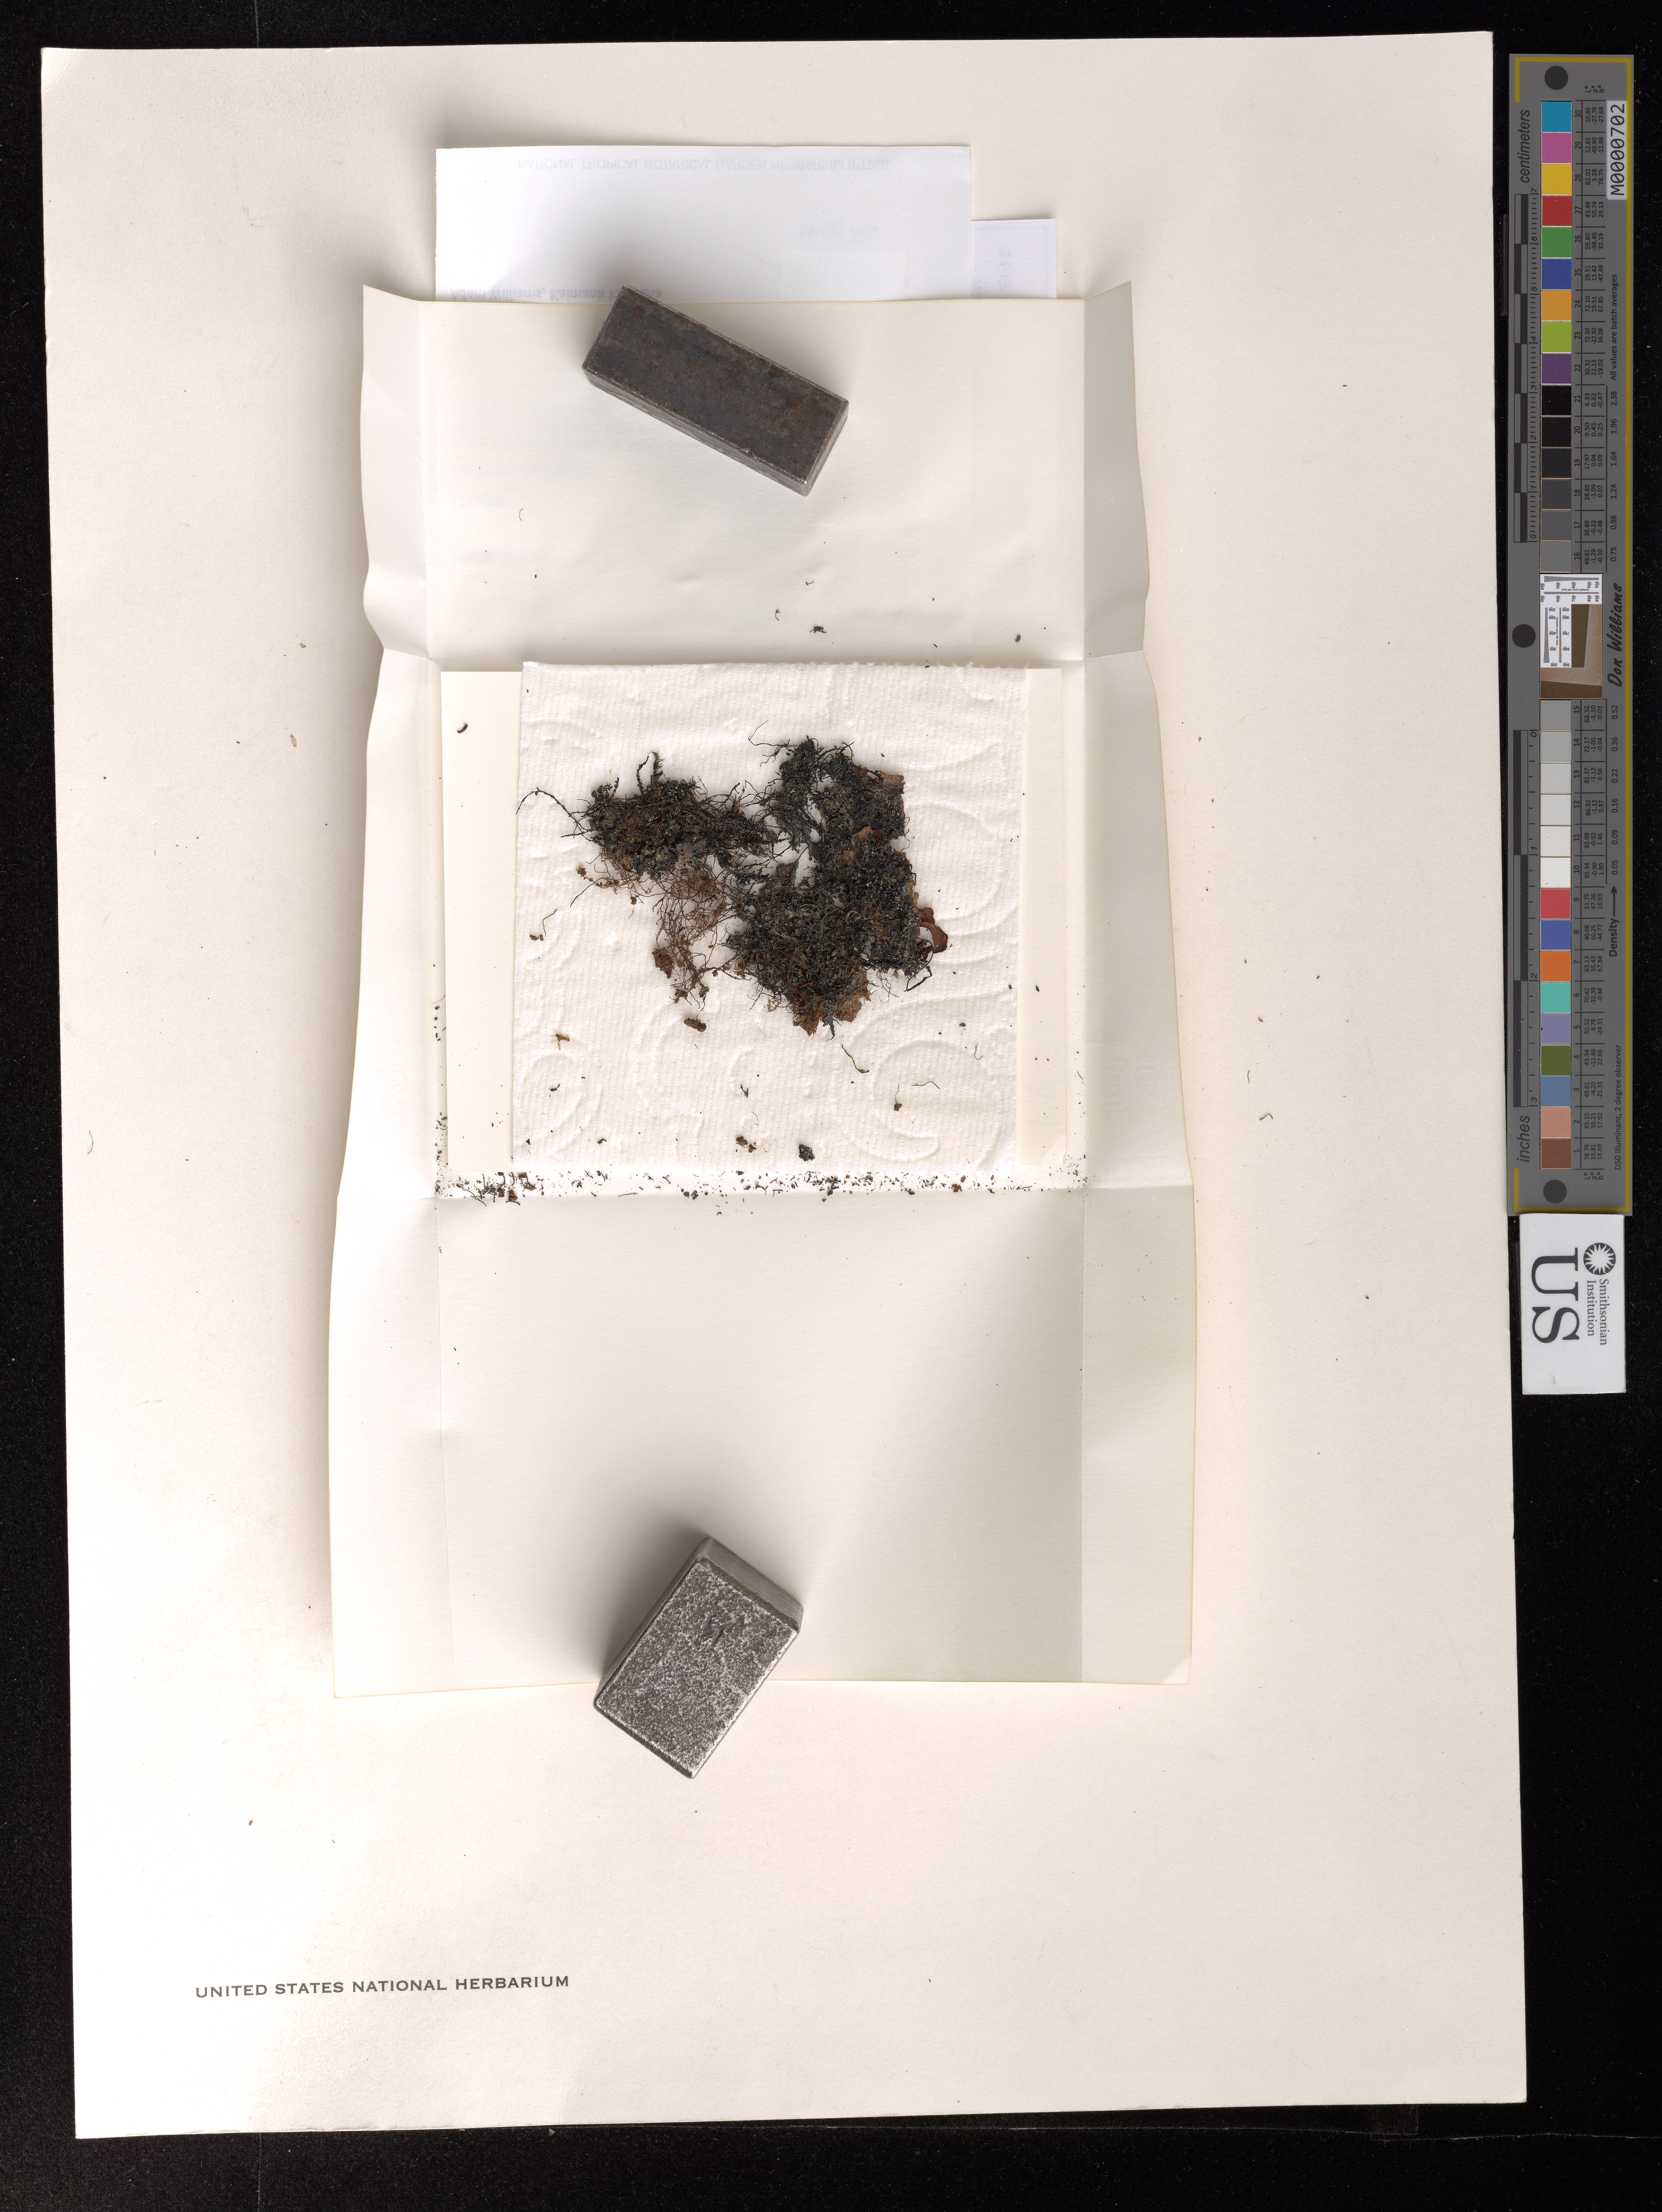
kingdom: Fungi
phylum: Ascomycota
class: Lecanoromycetes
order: Lecanorales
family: Ramalinaceae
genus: Bacidia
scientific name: Bacidia sp.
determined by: Smith, C. W.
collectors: T. W. Flynn, A. Williams & K. Kaaikala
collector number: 8172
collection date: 2015-05-27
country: United States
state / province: Hawaii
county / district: Kauai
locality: Kauai Waimea District. Alakai Wilderness Preserve, Alakai Swamp, bog NW of Mohihi Bog.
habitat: Metrosideros wet forest. With Melicope, Cheirodendron, Vaccinium, Clermontia and Scaevola.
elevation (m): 1284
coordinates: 22.125840, -159.572535